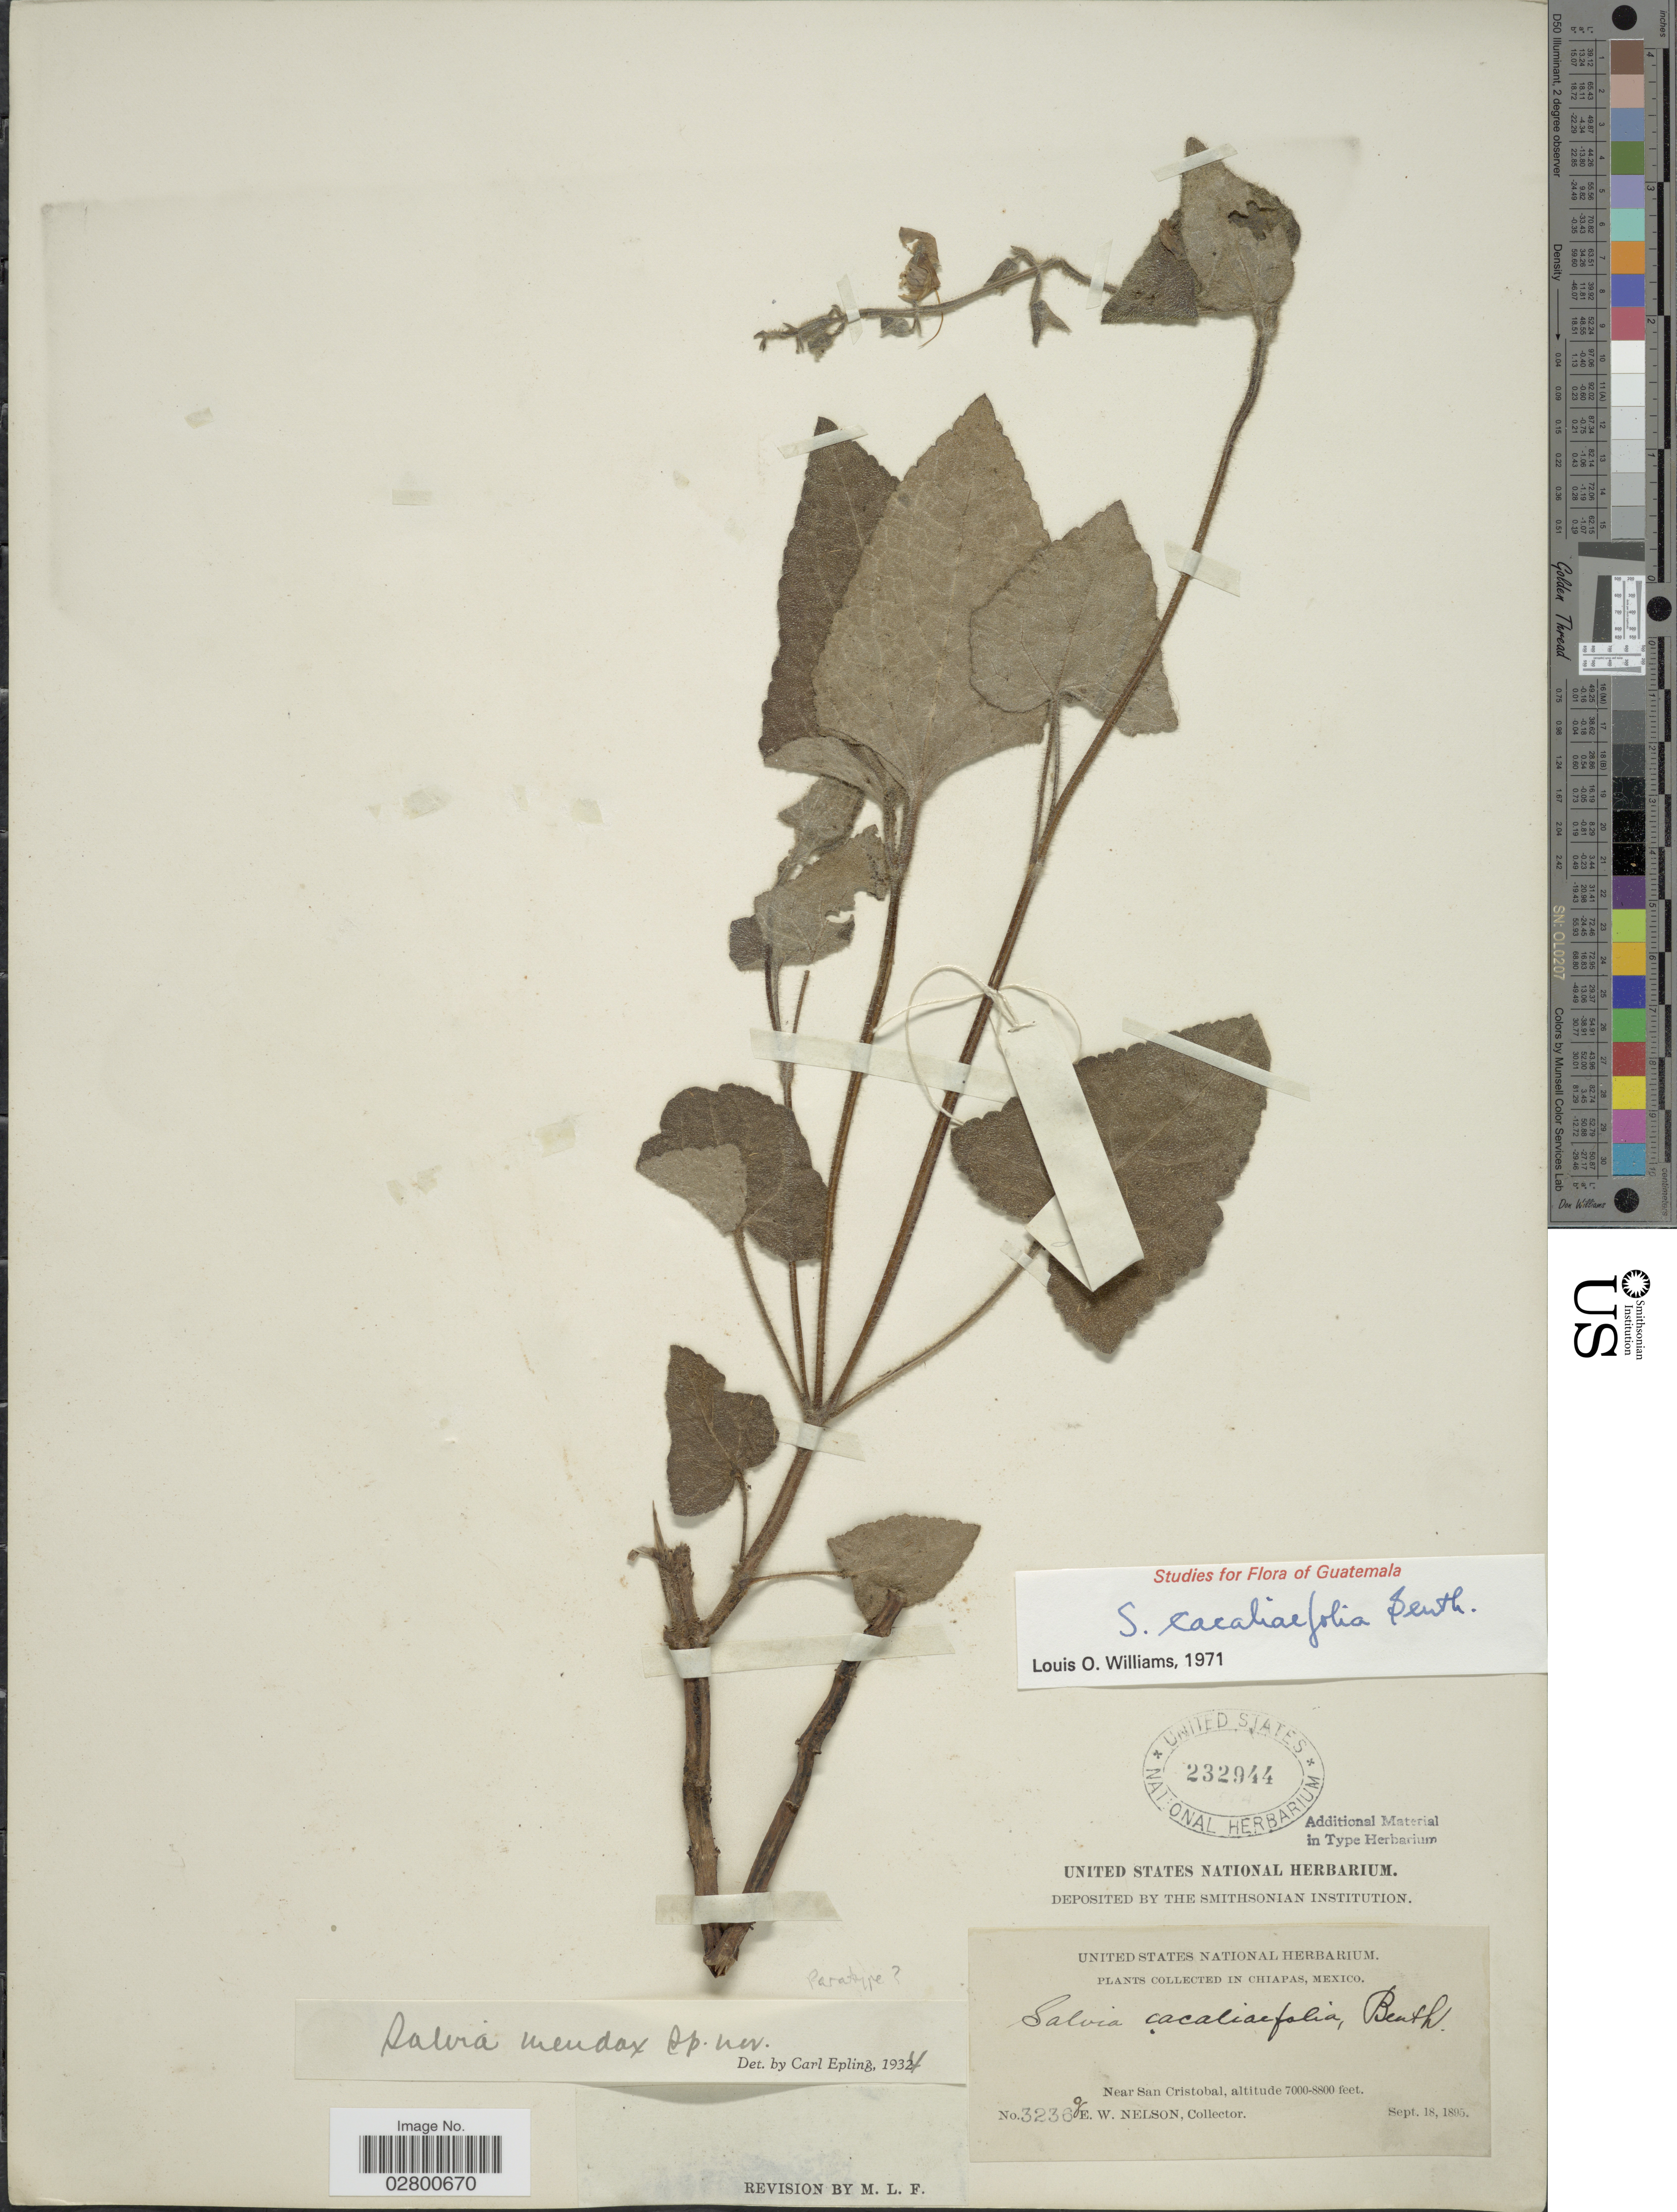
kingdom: Plantae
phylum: Tracheophyta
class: Magnoliopsida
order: Lamiales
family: Lamiaceae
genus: Salvia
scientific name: Salvia cacaliifolia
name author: Benth.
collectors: E. W. Nelson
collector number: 3236g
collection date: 1895-09-18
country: Mexico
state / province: Chiapas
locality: Near San Cristobal.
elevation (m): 2134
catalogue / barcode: US 232944